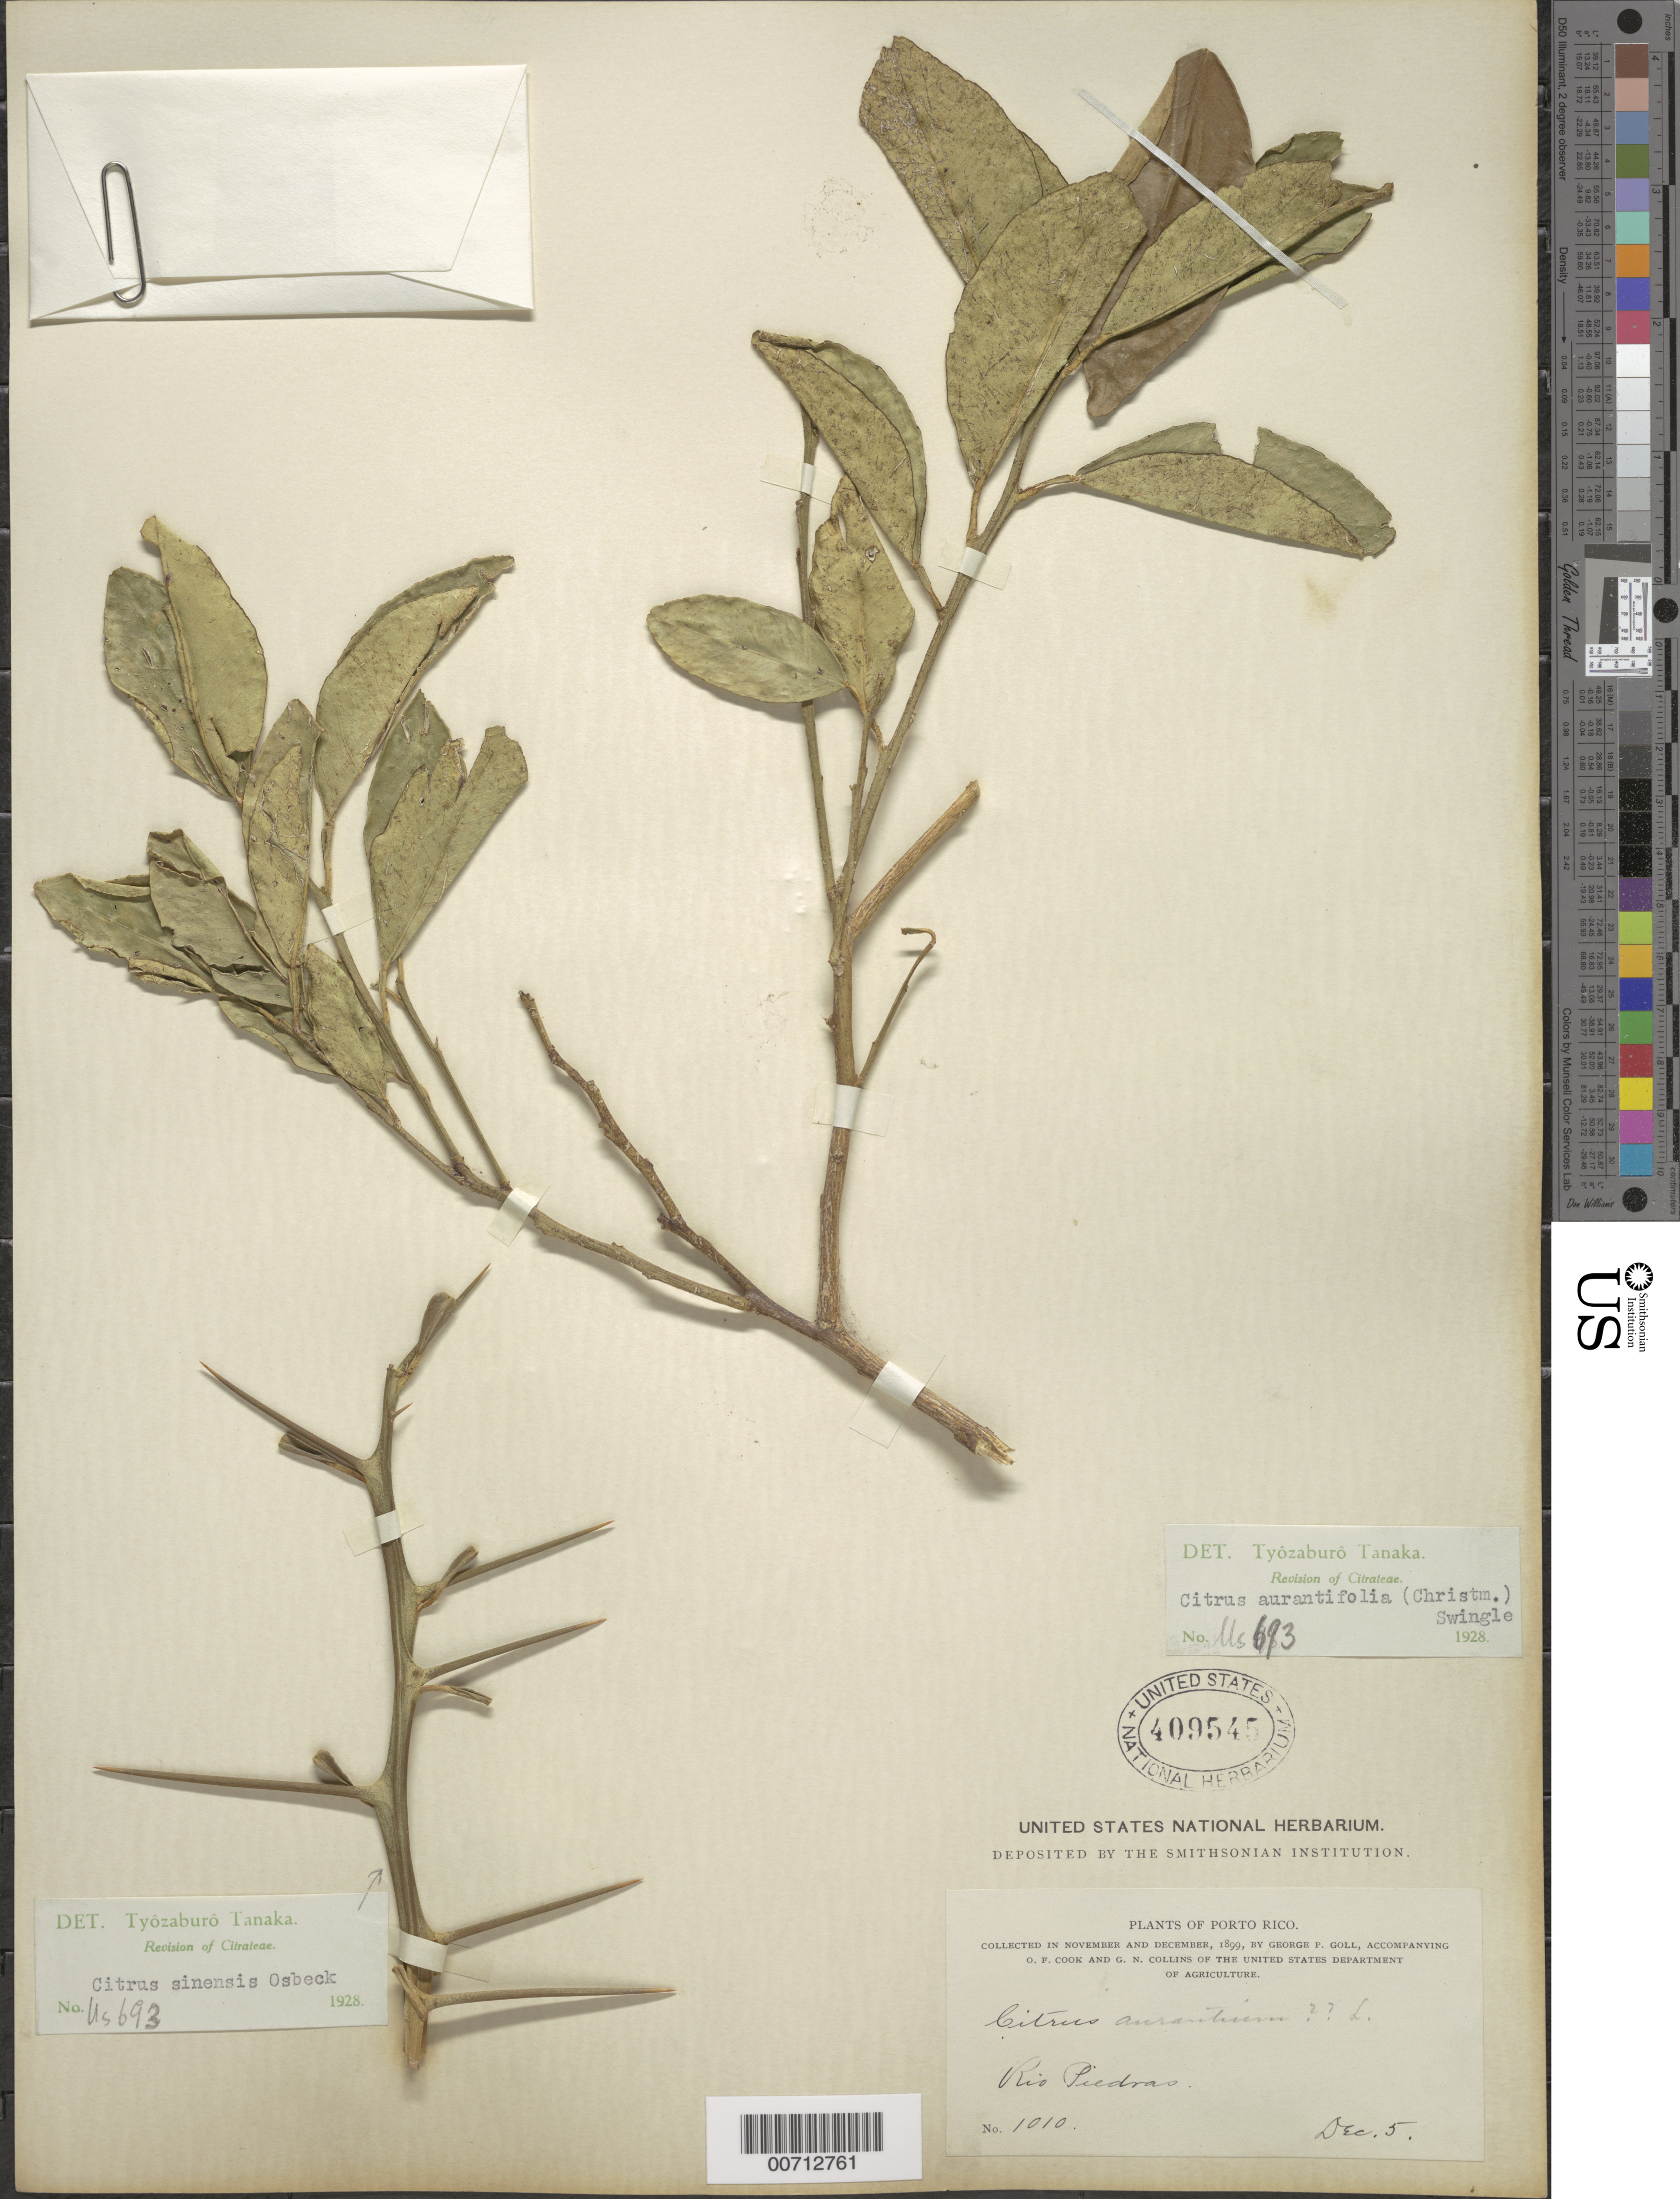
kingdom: Plantae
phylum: Tracheophyta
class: Magnoliopsida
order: Sapindales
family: Rutaceae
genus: Citrus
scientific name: Citrus x aurantifolia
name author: (Christm.) Swingle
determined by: Tanaka, T.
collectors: G. Goll, O. F. Cook & G. Collins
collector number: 1010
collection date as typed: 05 Dec 1899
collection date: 1899-12-05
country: Puerto Rico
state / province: Rio Piedras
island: Greater Antilles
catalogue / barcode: US 409545